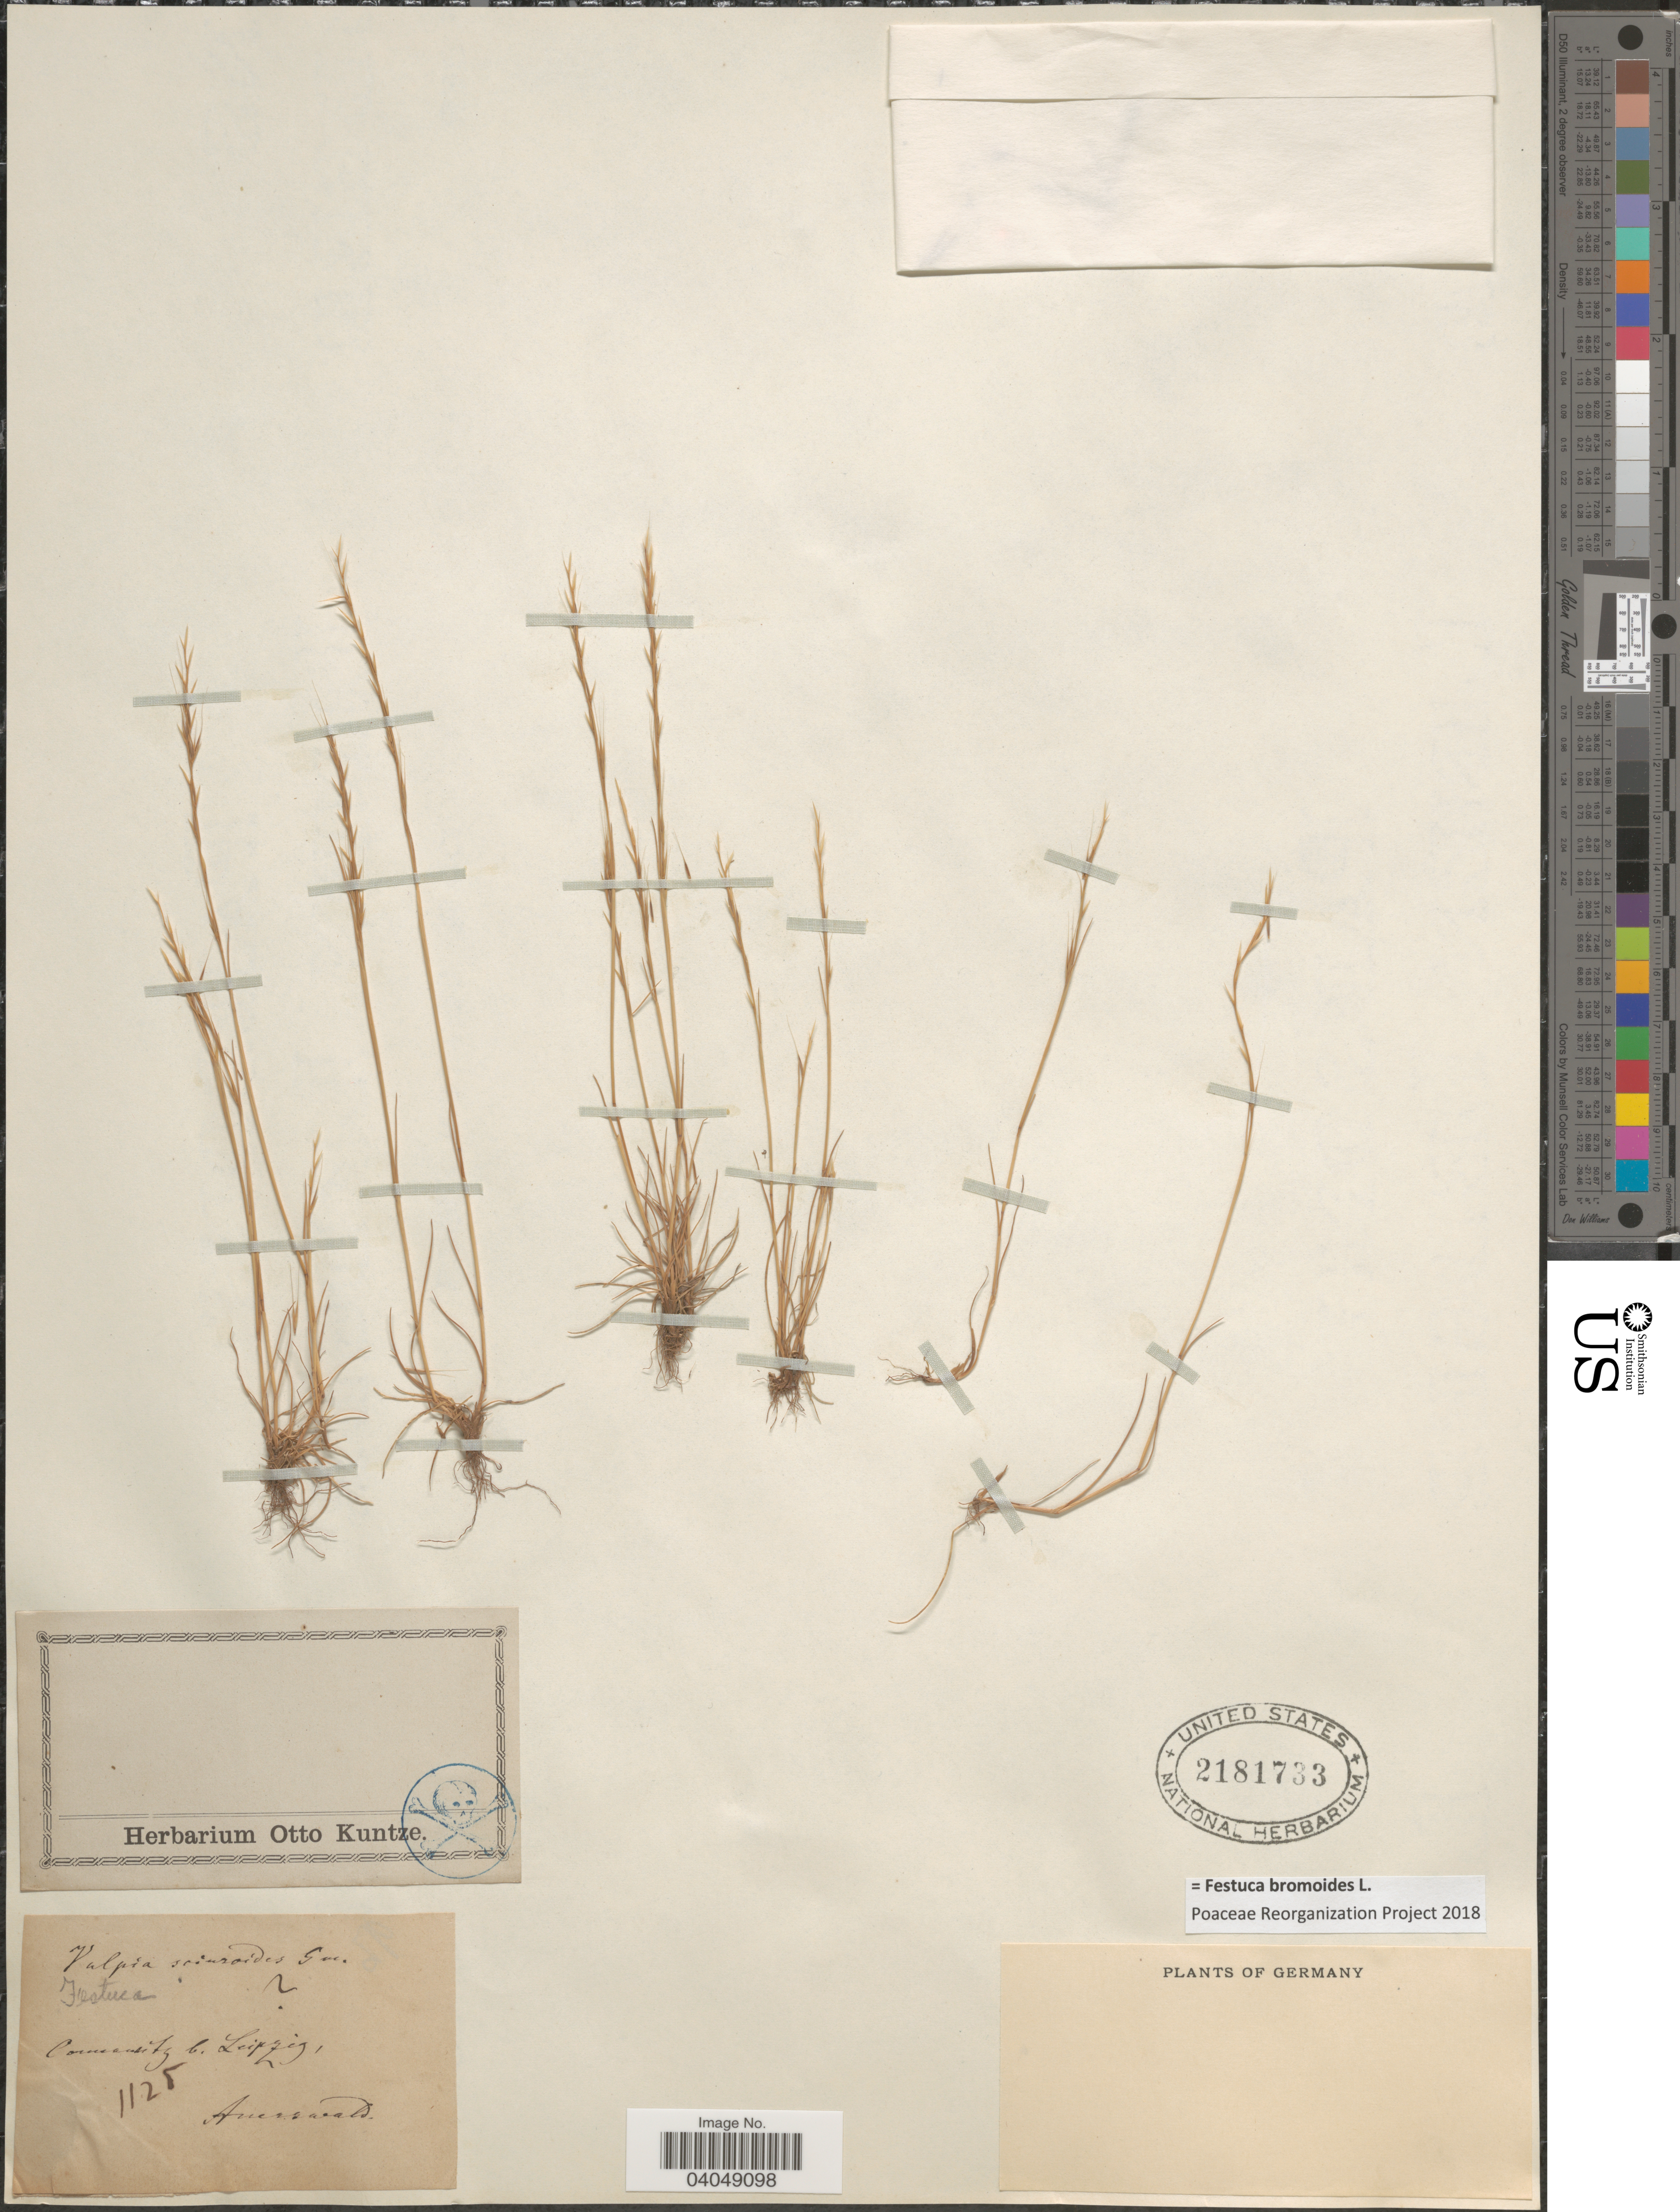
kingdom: Plantae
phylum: Tracheophyta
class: Liliopsida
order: Poales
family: Poaceae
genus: Festuca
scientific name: Festuca bromoides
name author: L.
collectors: Anerswald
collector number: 1125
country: Germany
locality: Comunitz b. Leipzig.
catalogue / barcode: US 2181733